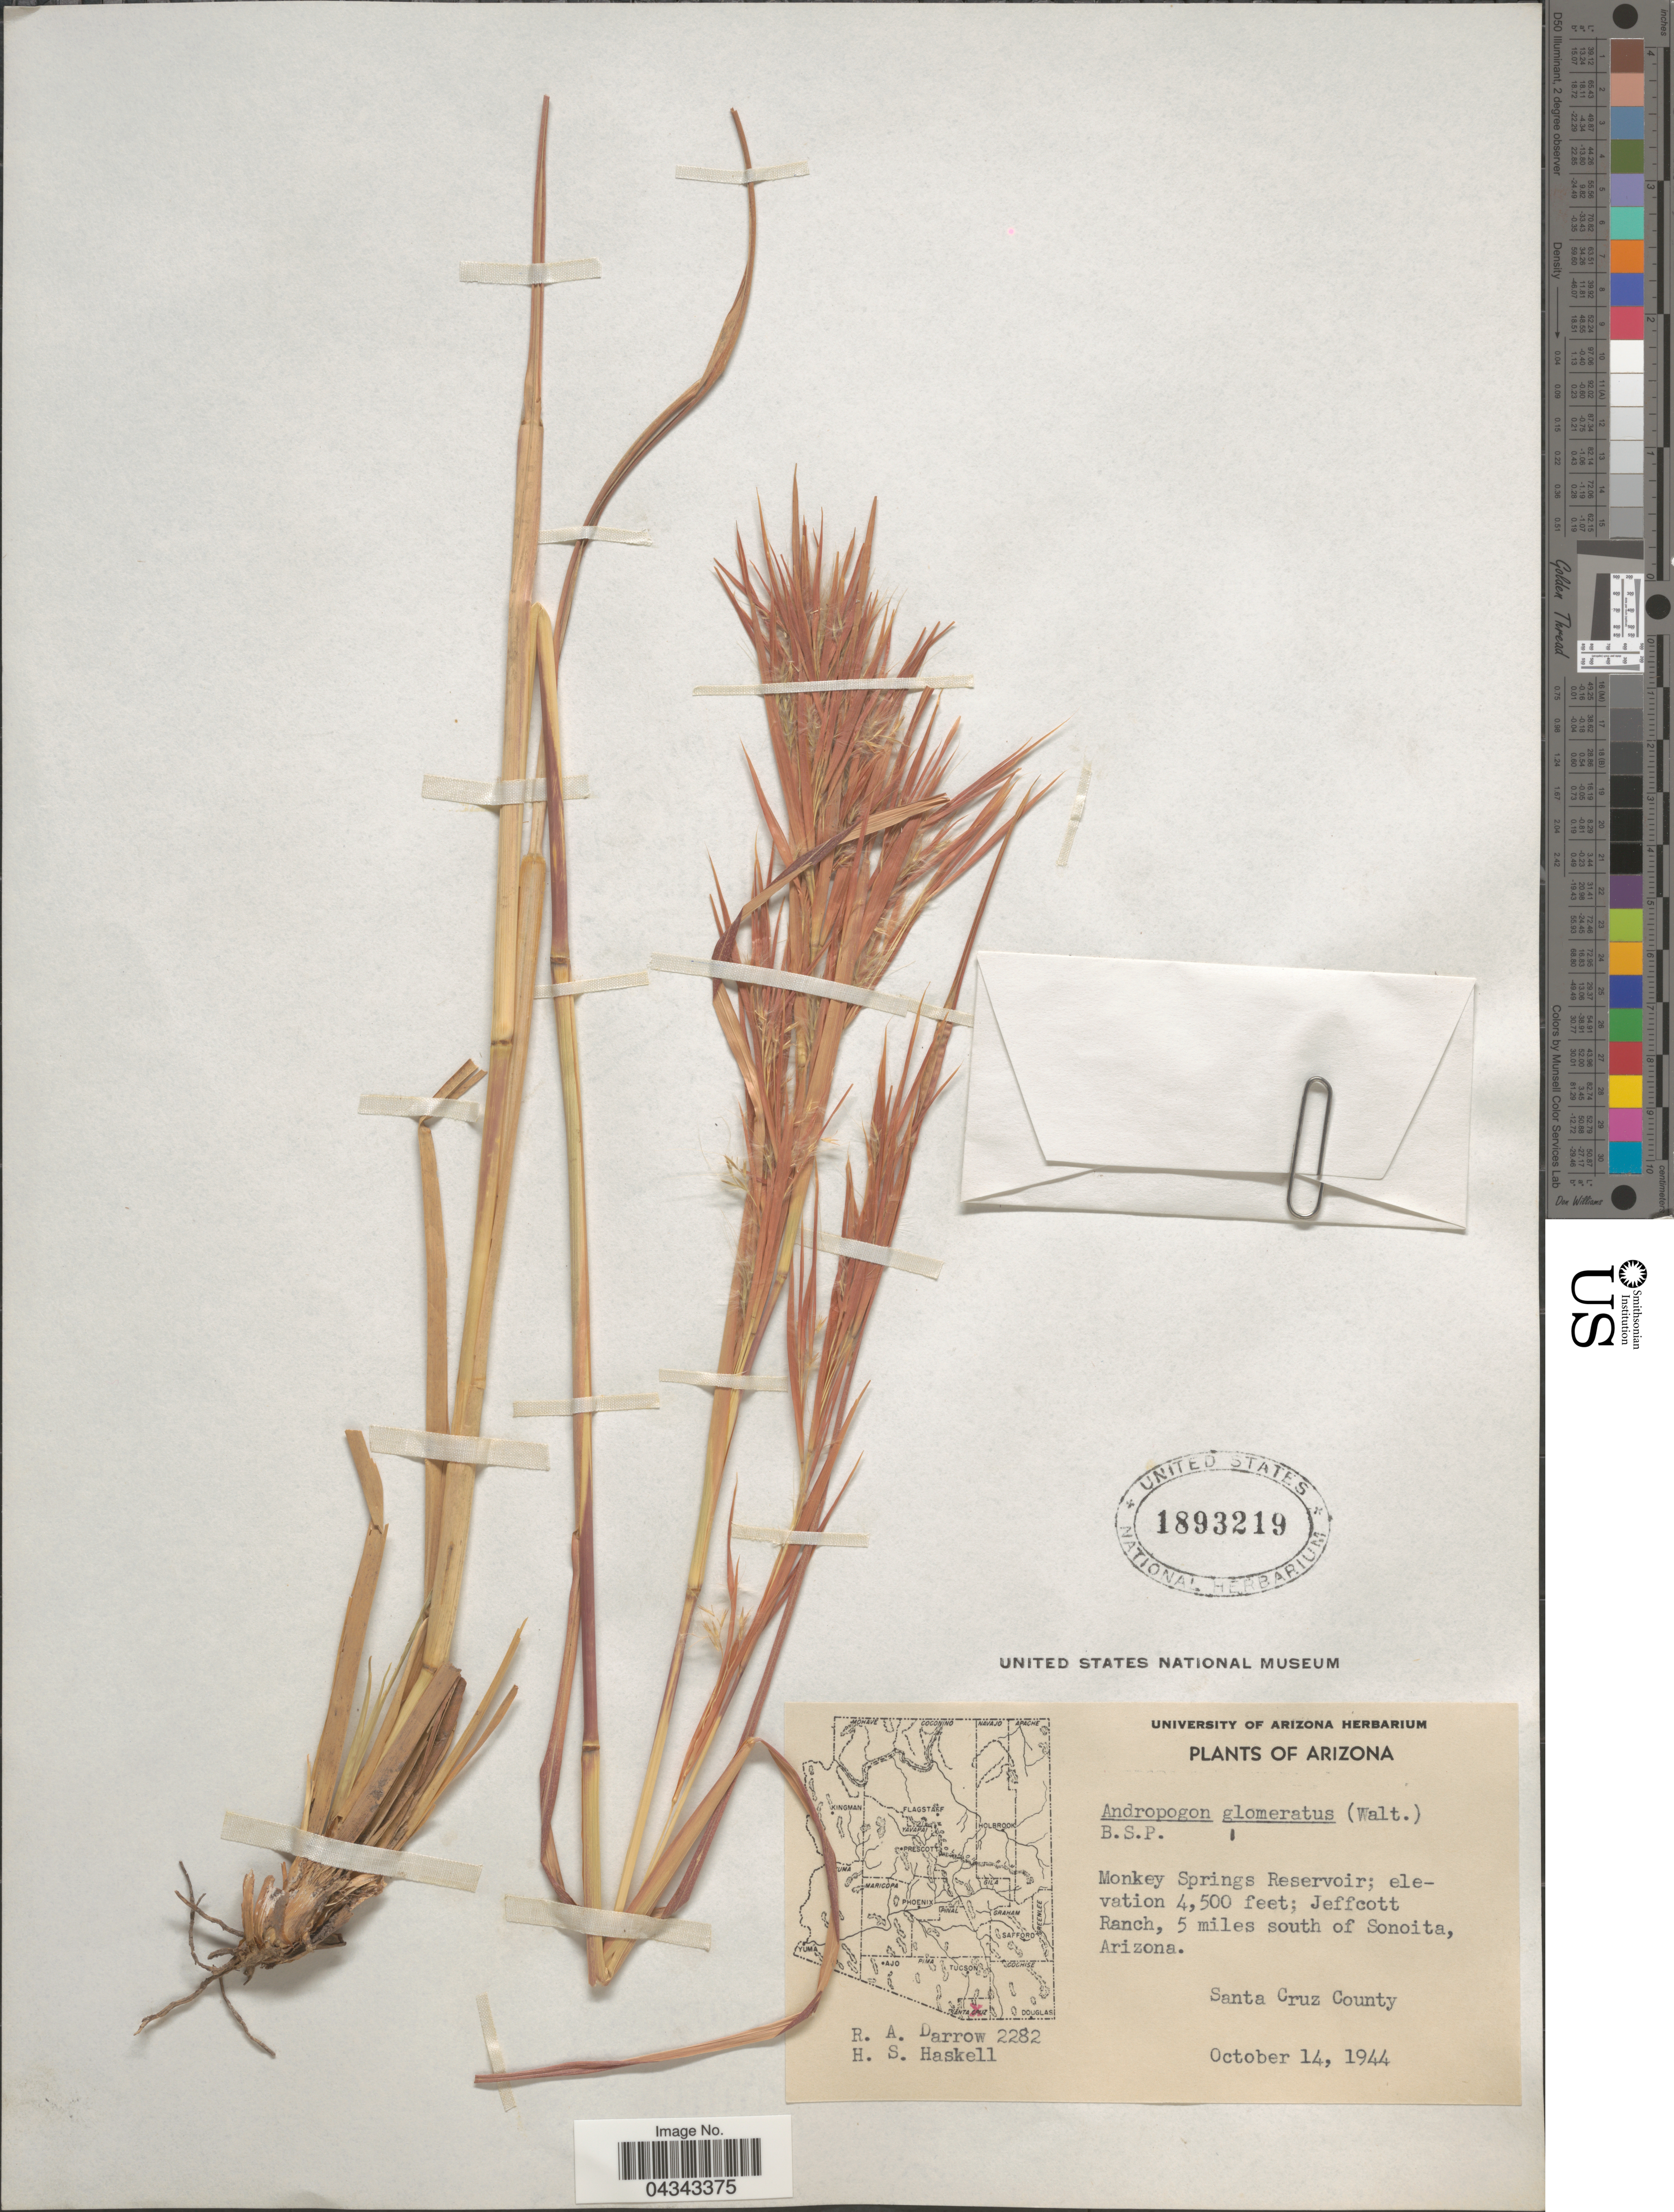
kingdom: Plantae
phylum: Tracheophyta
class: Liliopsida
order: Poales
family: Poaceae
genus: Andropogon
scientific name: Andropogon glomeratus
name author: (Walter) Britton, Stearns & Poggenb.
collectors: R. A. Darrow & H. Haskell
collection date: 1944-10-14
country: United States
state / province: Arizona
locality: Monkey Springs Reservoir; Jeffcott Ranch, 5 miles south of Sonoita. Santa Cruz County.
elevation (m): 1372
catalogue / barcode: US 1893219